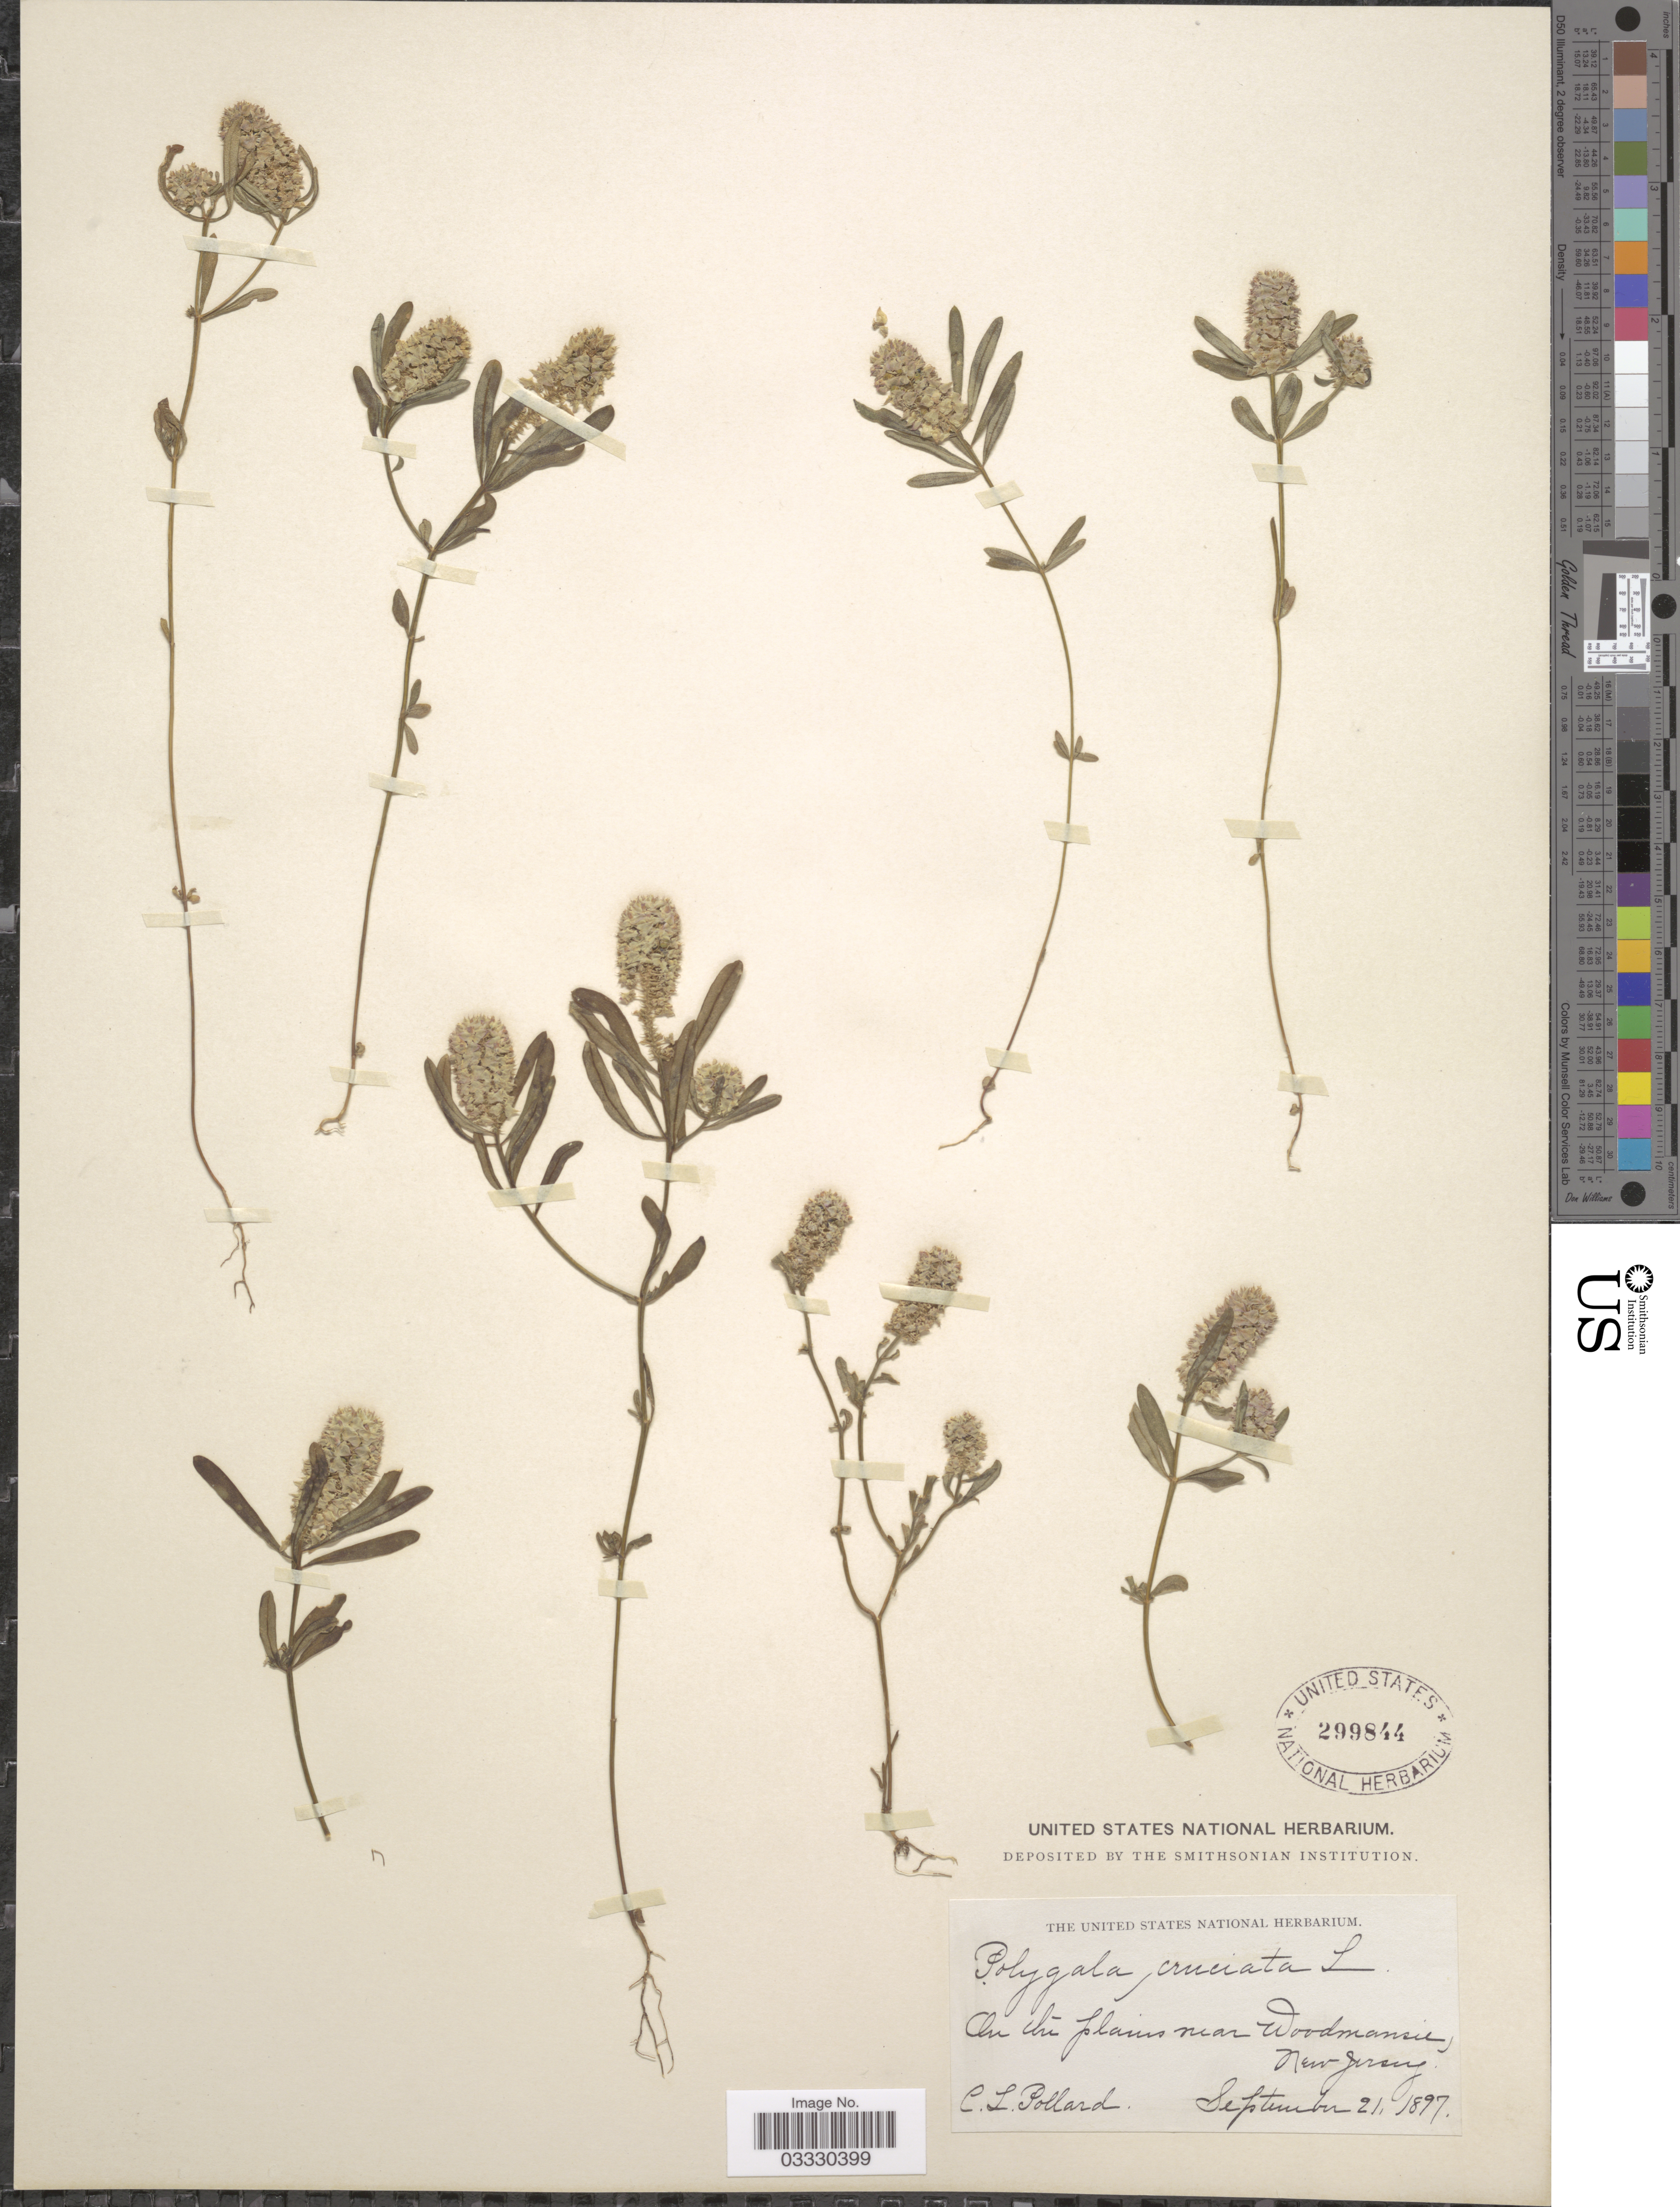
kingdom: Plantae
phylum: Tracheophyta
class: Magnoliopsida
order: Fabales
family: Polygalaceae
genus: Polygala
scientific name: Polygala cruciata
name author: L.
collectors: C. L. Pollard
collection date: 1897-09-21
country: United States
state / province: New Jersey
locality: On the plains near Woodmansie.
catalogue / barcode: US 299844